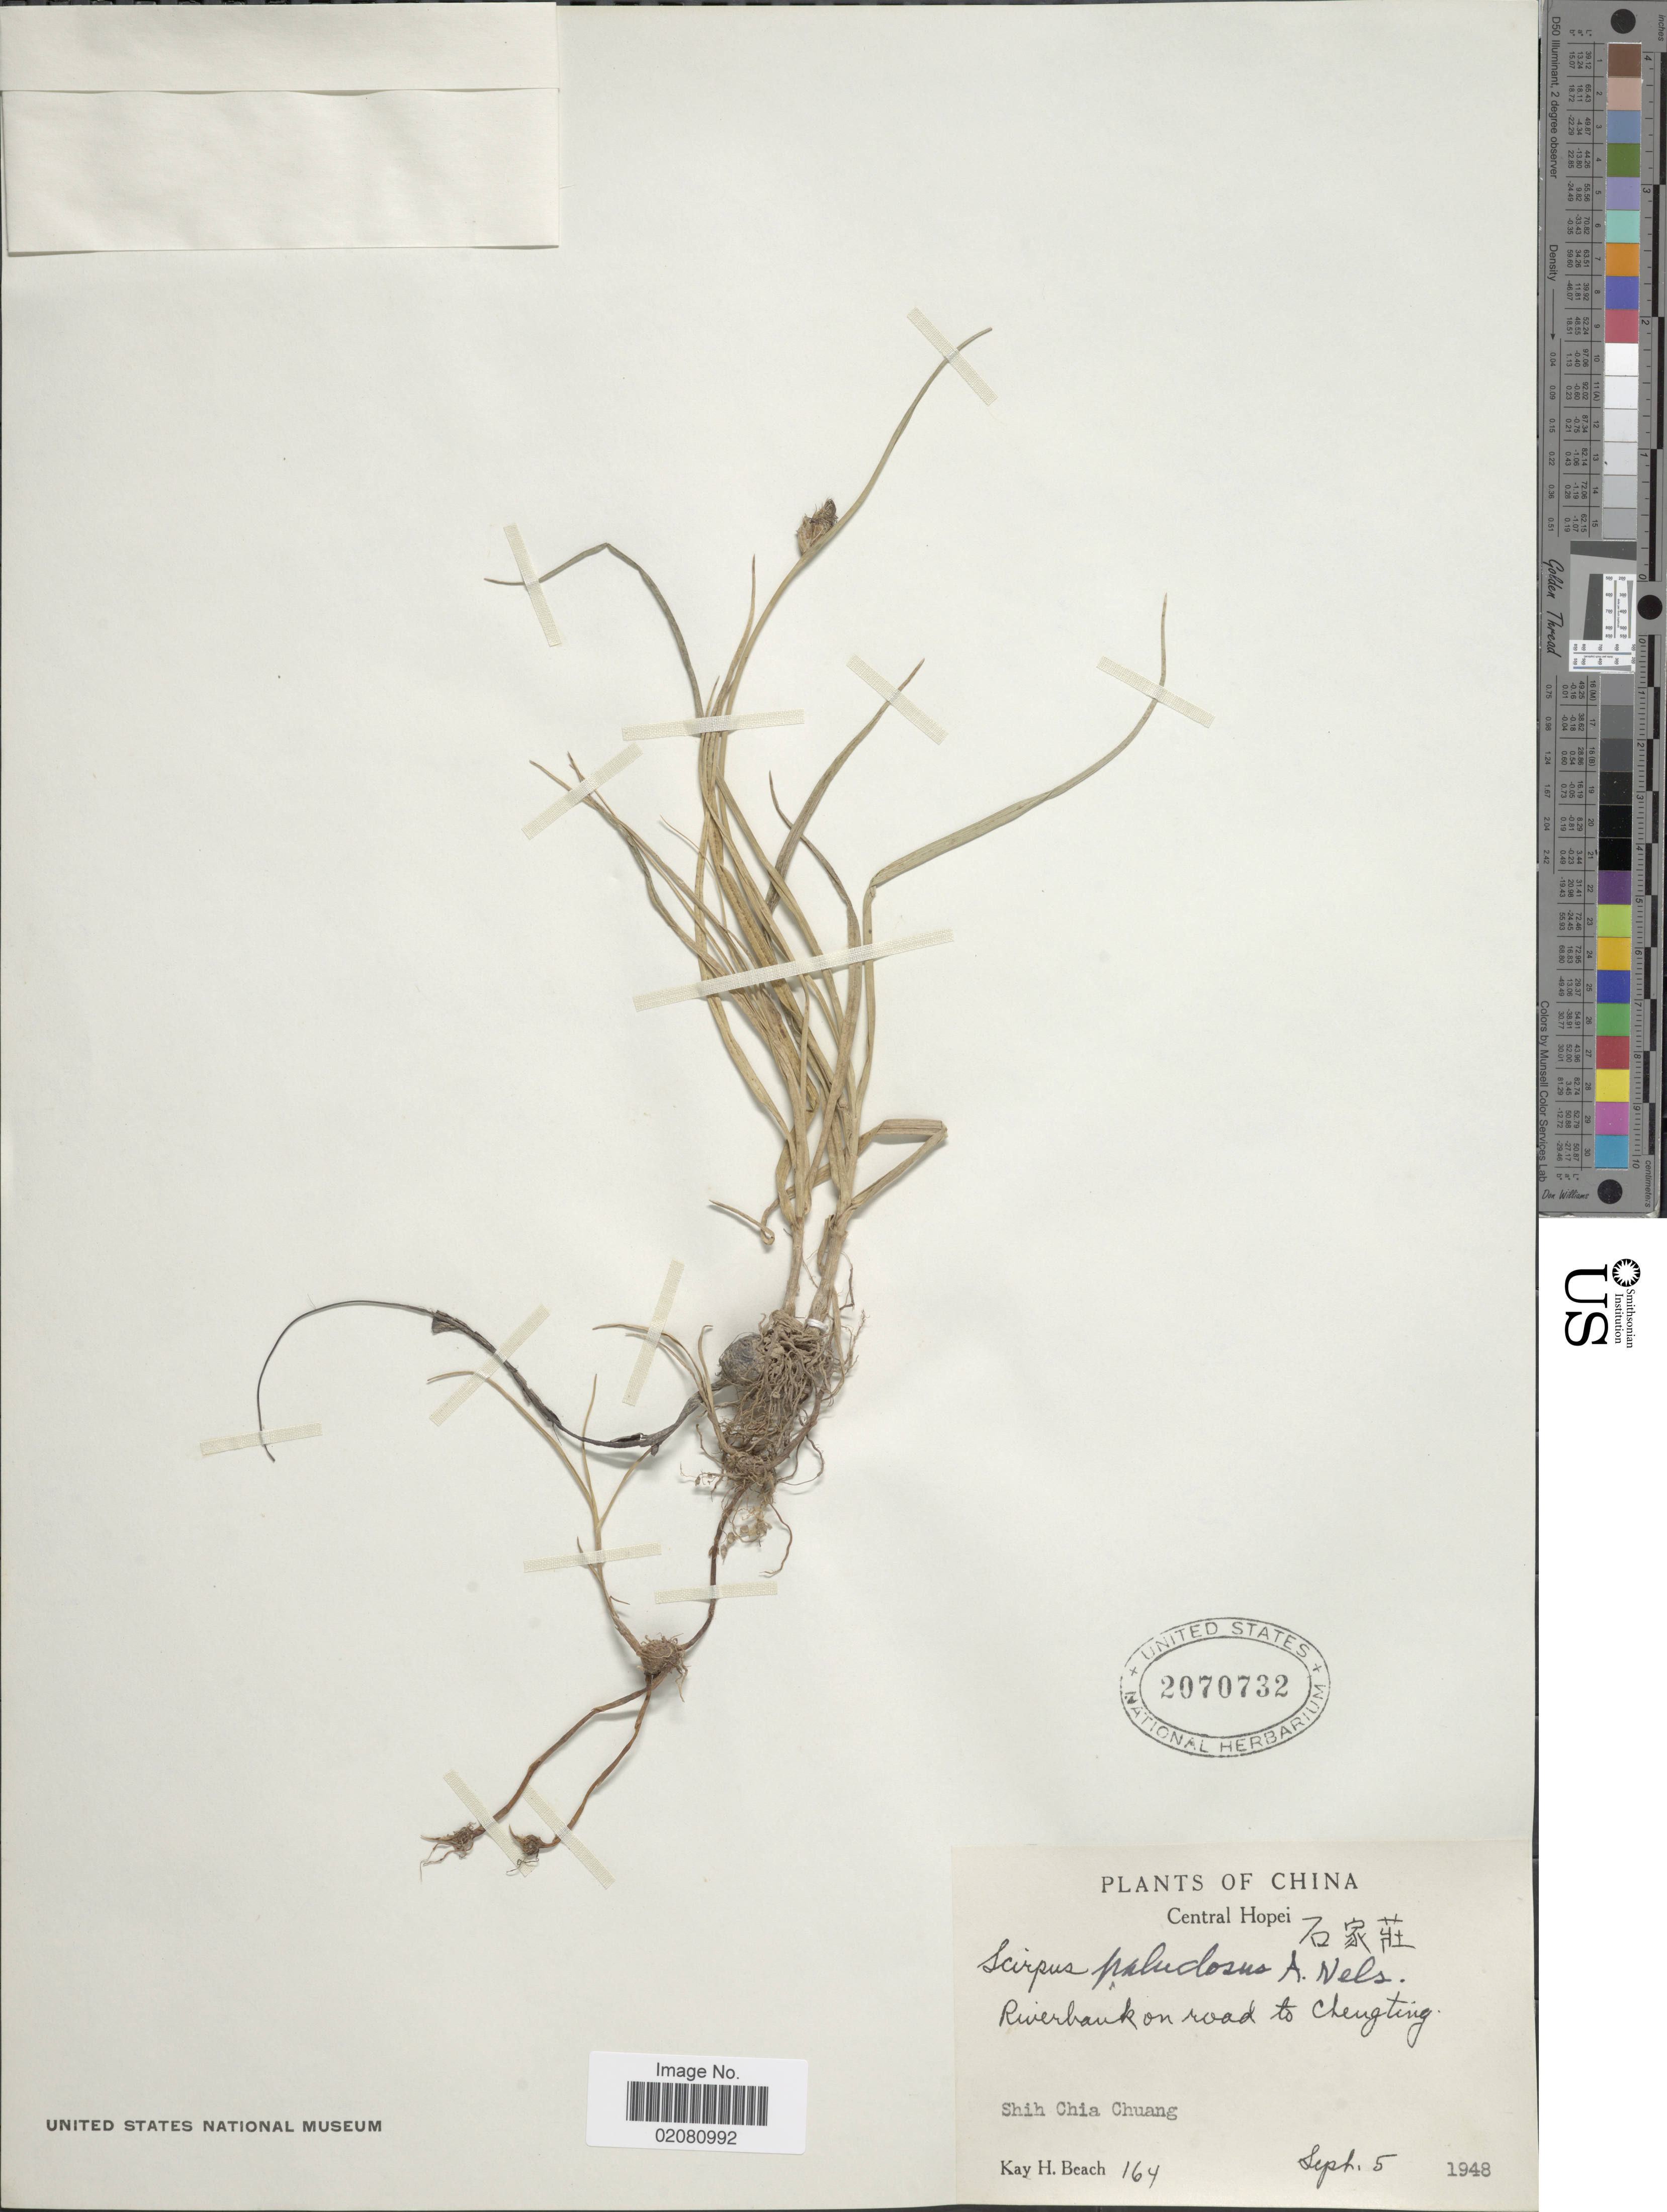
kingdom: Plantae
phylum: Tracheophyta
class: Liliopsida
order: Poales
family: Cyperaceae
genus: Bolboschoenus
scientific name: Bolboschoenus maritimus subsp. maritimus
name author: (L.) Palla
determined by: Strong, Mark T., (BOT), Smithsonian Institution - National Museum of Natural History (UNITED STATES)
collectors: K. H. Beach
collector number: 164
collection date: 1948-09-05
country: China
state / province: Hebei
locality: Central Hopei. Shih chia Chuang. Riverbank on road to Chengting.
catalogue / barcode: US 2070732